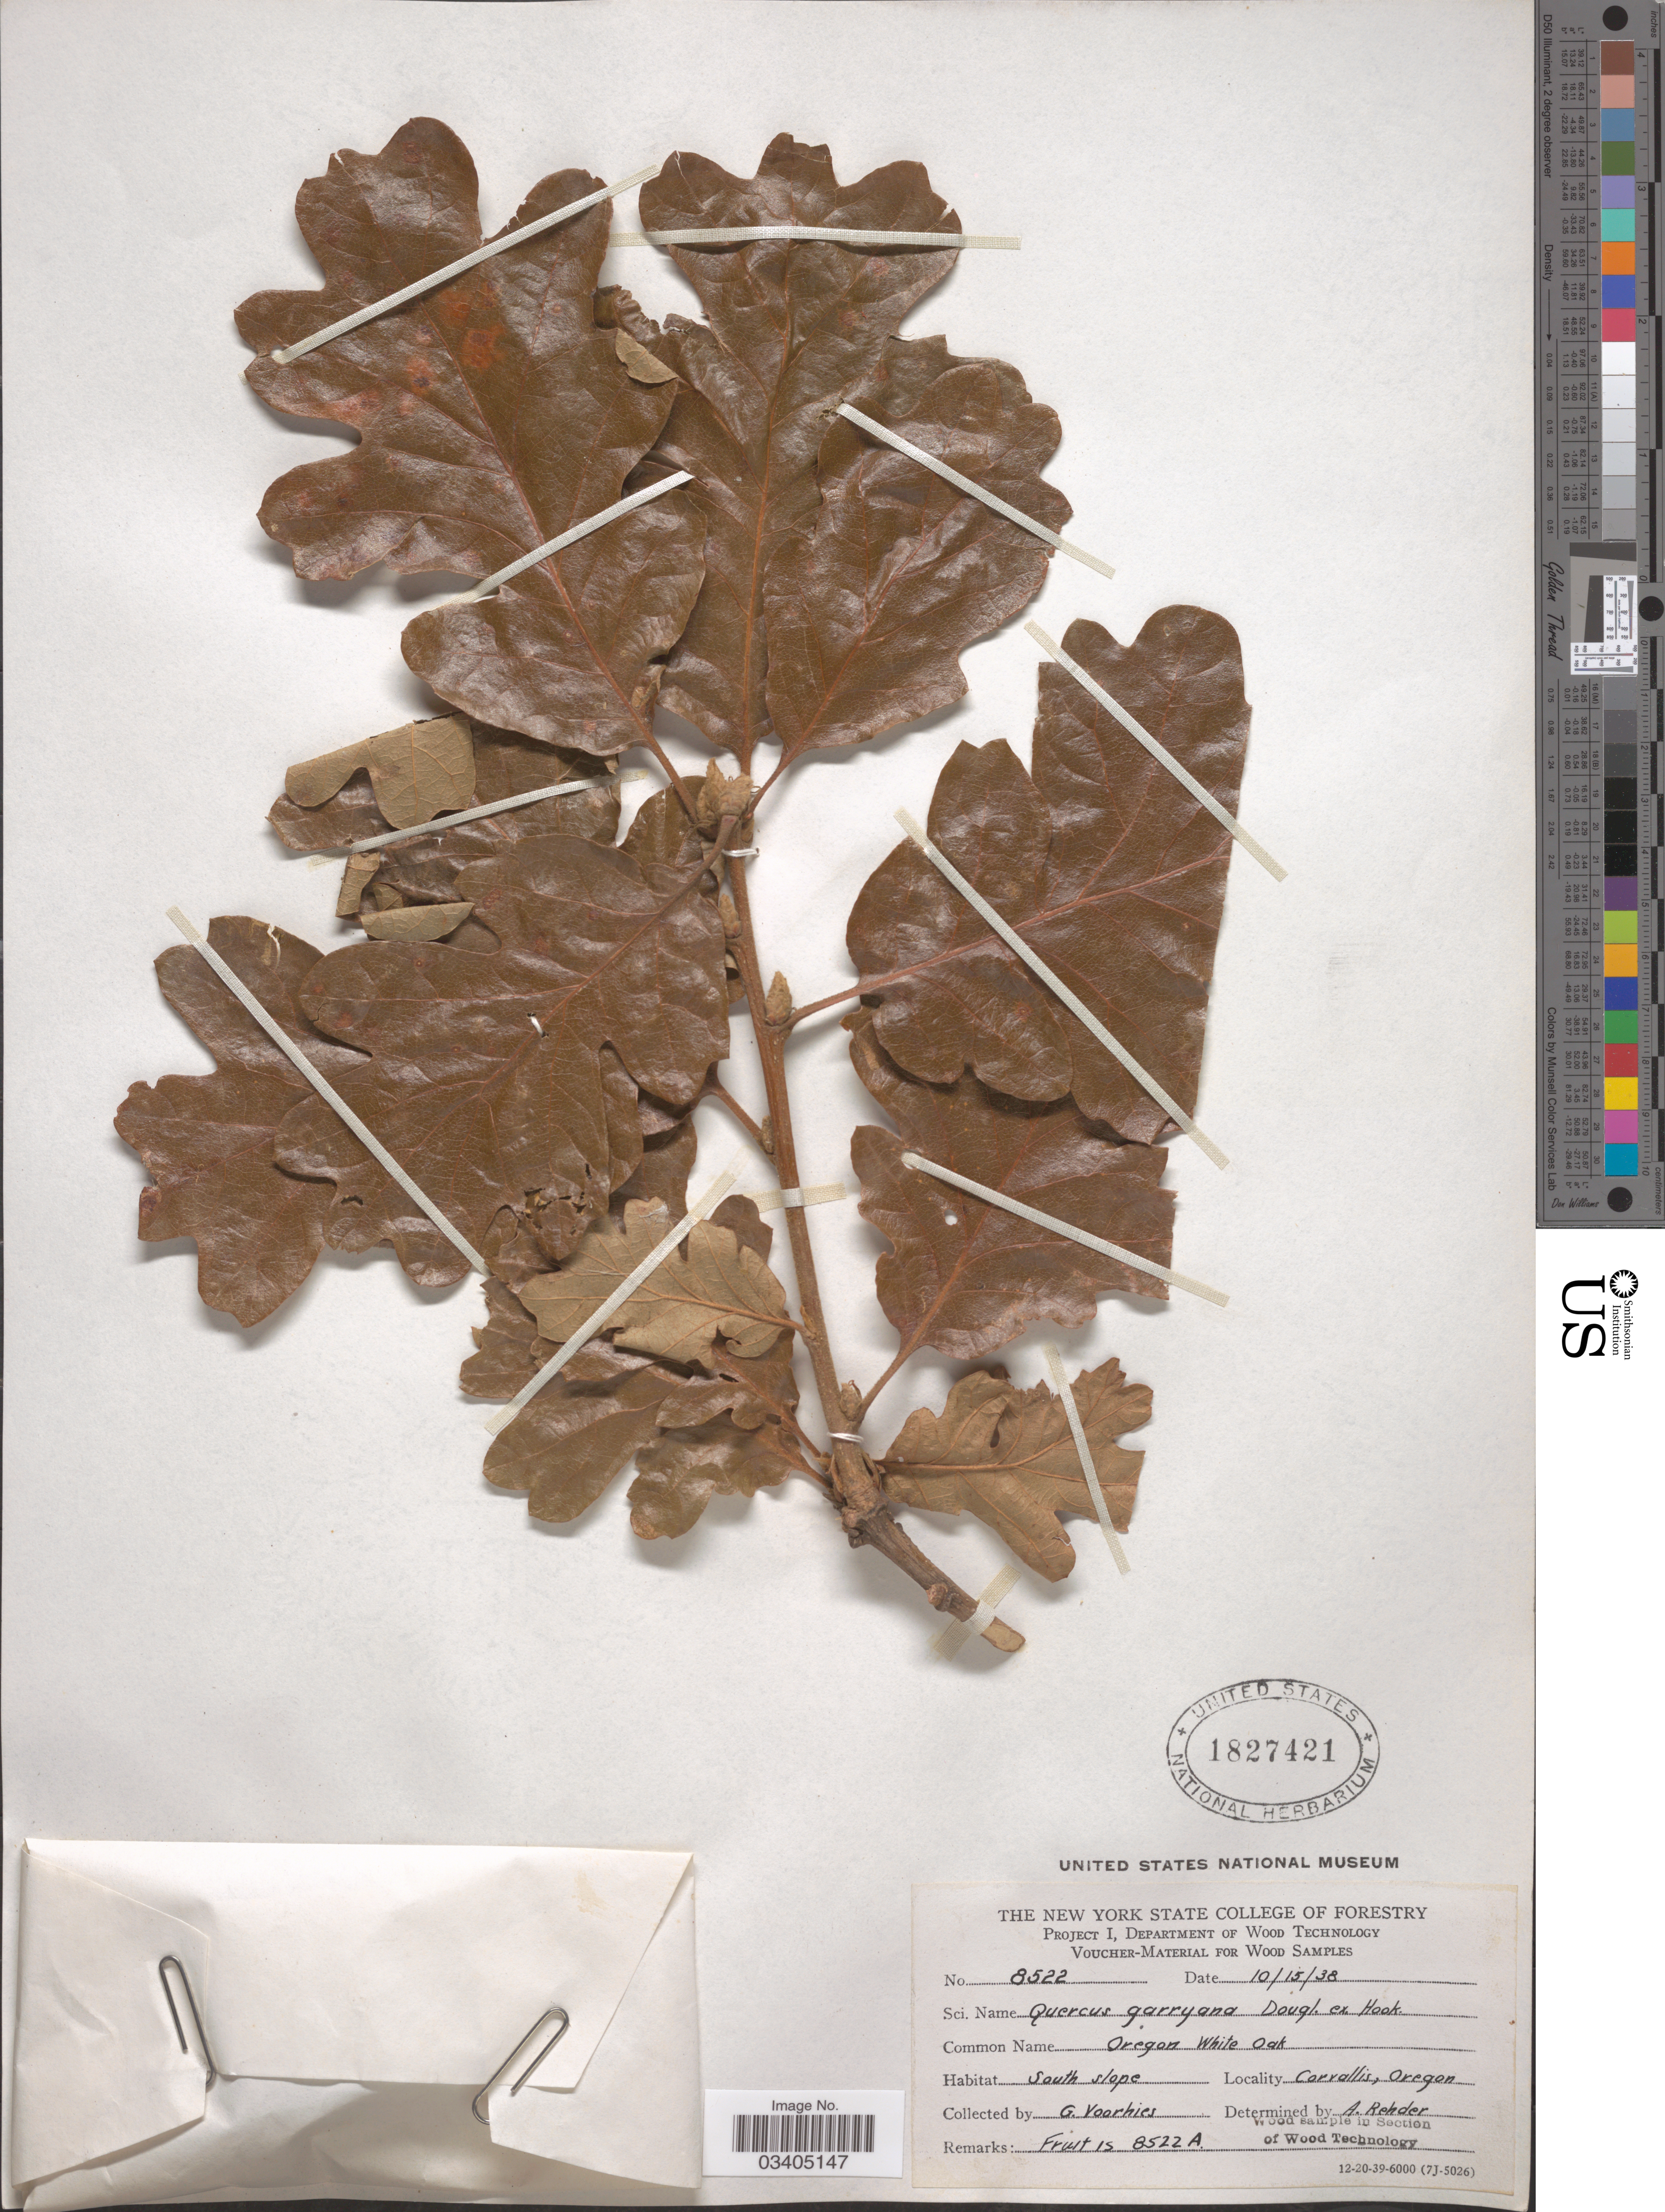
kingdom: Plantae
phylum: Tracheophyta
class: Magnoliopsida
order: Fagales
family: Fagaceae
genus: Quercus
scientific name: Quercus garryana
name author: Douglas ex Hook.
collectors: G. Voorhies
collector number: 8522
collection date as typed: Transcribed d/m/y: 15/10/38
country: United States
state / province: Oregon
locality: South slope, Corrallis.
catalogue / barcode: US 1827421